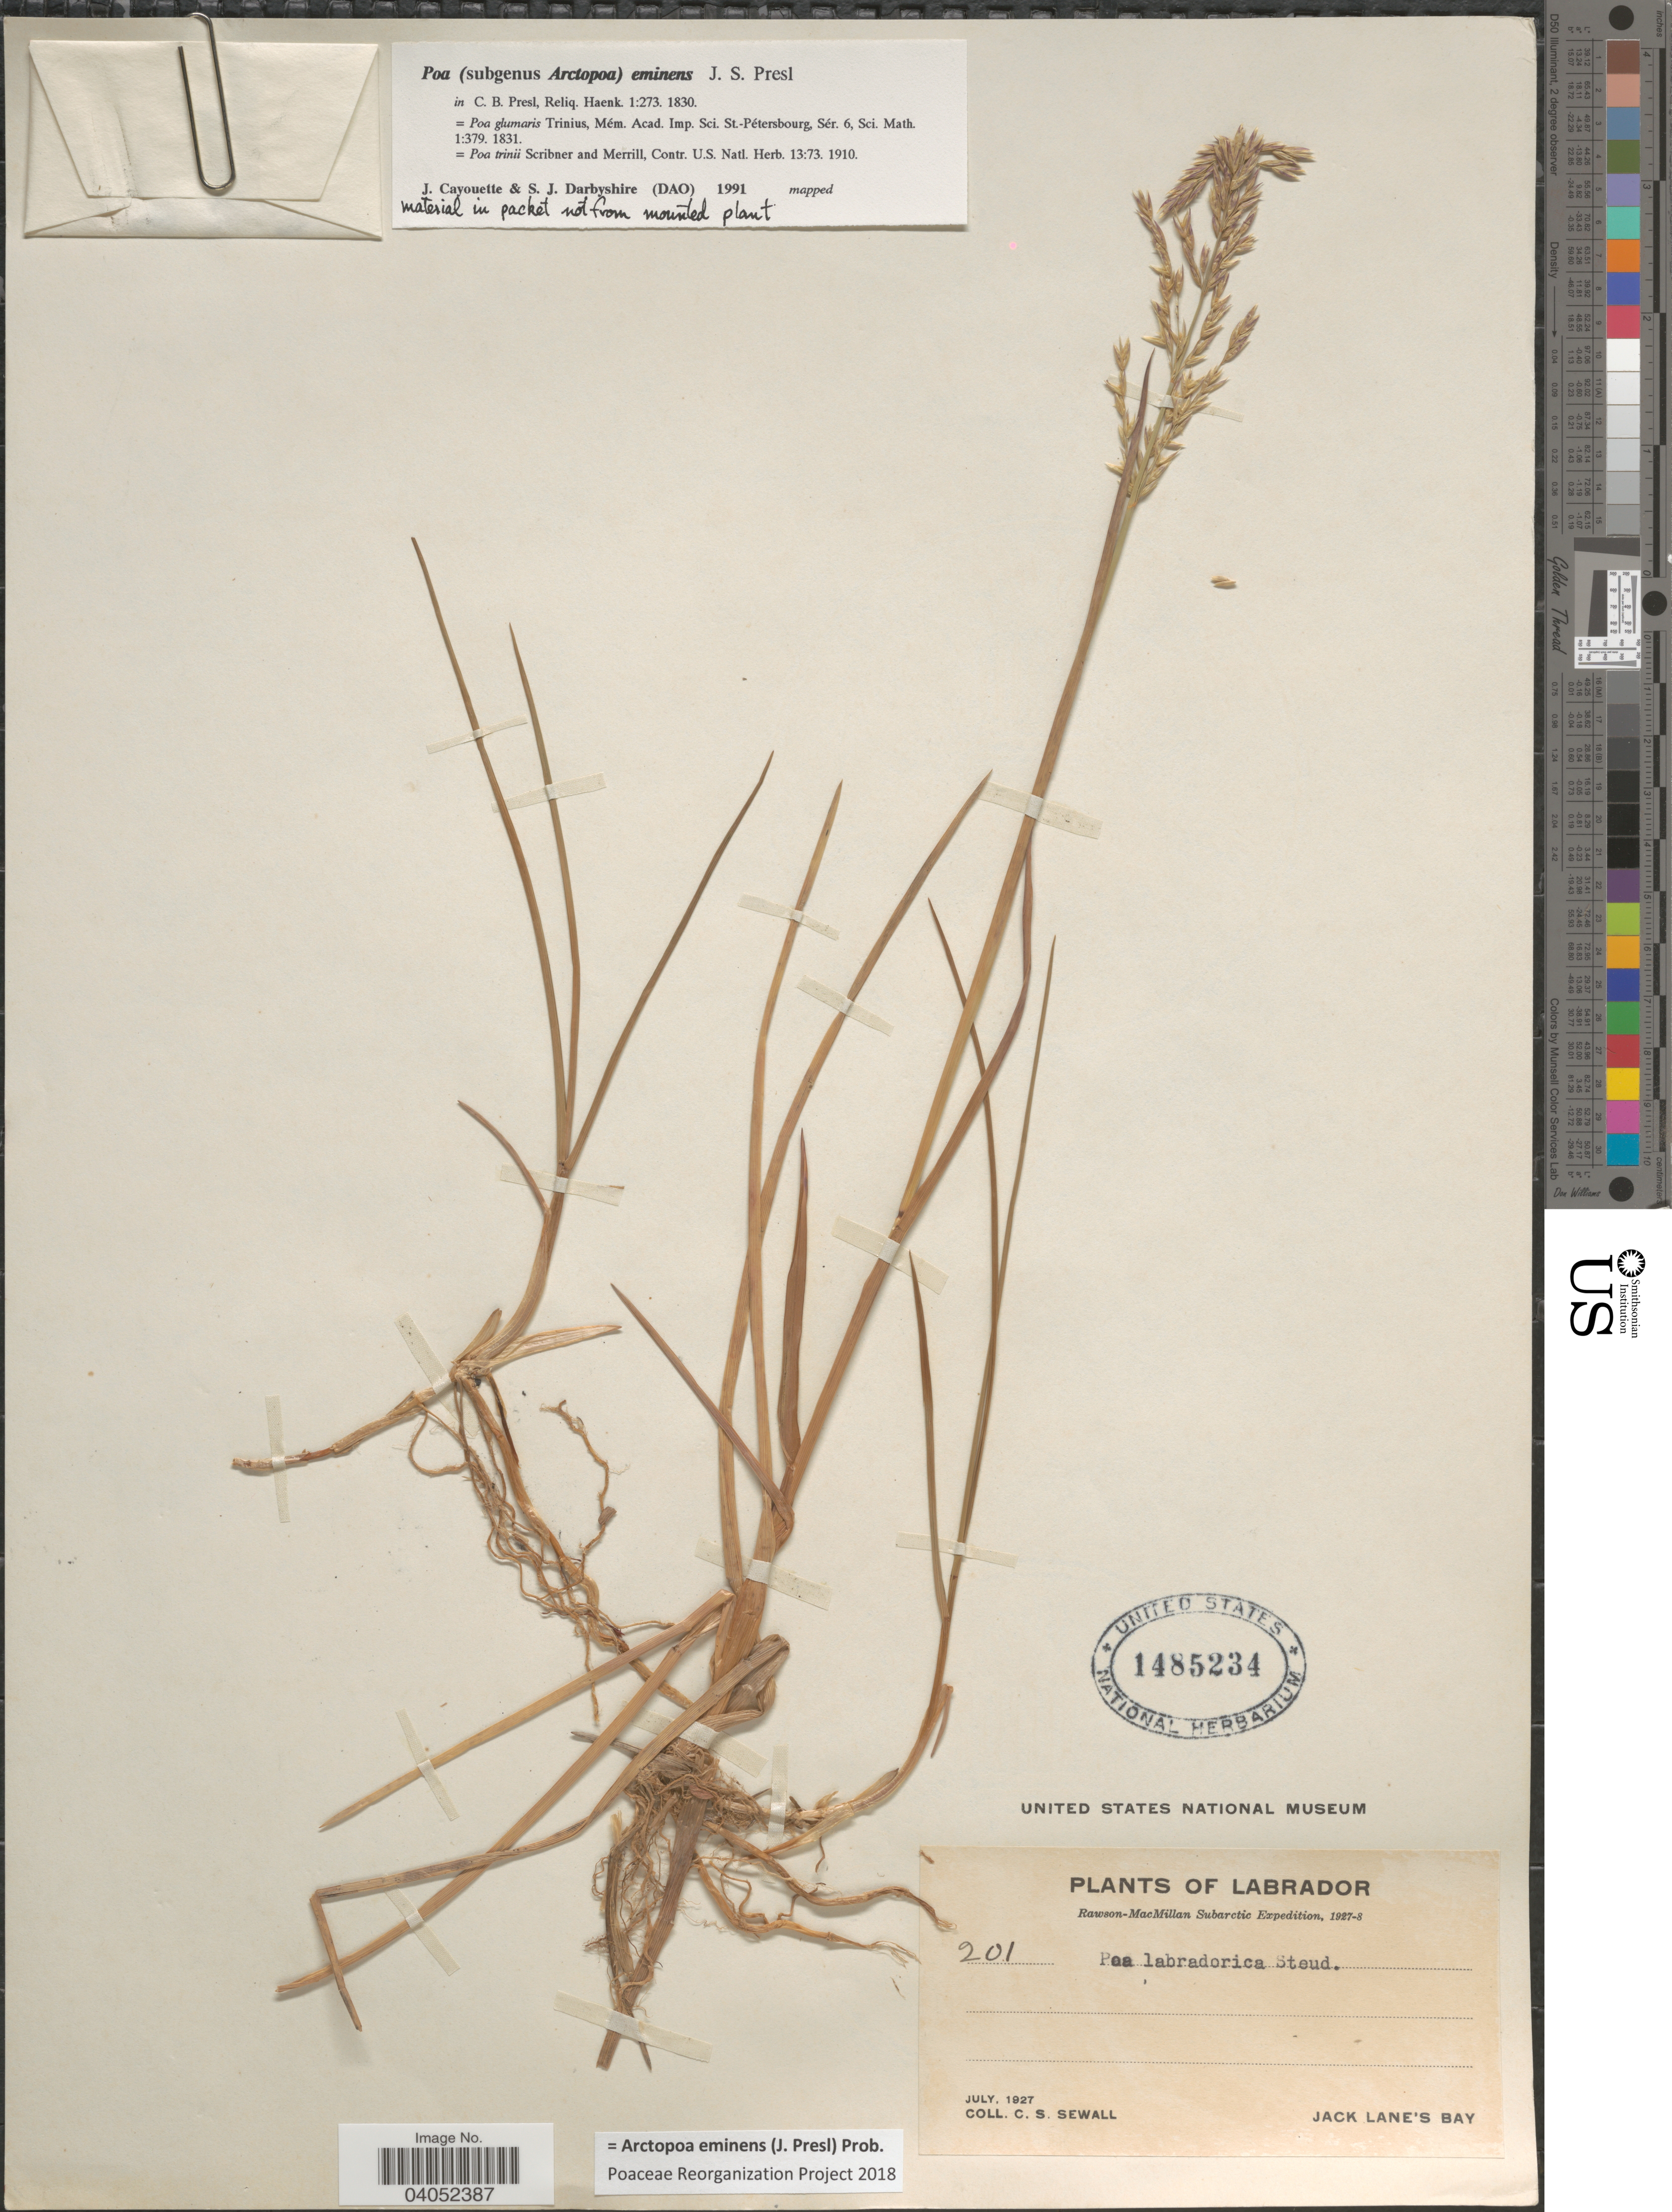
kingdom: Plantae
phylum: Tracheophyta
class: Liliopsida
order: Poales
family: Poaceae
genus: Arctopoa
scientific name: Arctopoa eminens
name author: (J. Presl) Prob.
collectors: C. Sewall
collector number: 201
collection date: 1927-07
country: Canada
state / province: Newfoundland and Labrador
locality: Labrador. Jack Lane's Bay.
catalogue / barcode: US 1485234